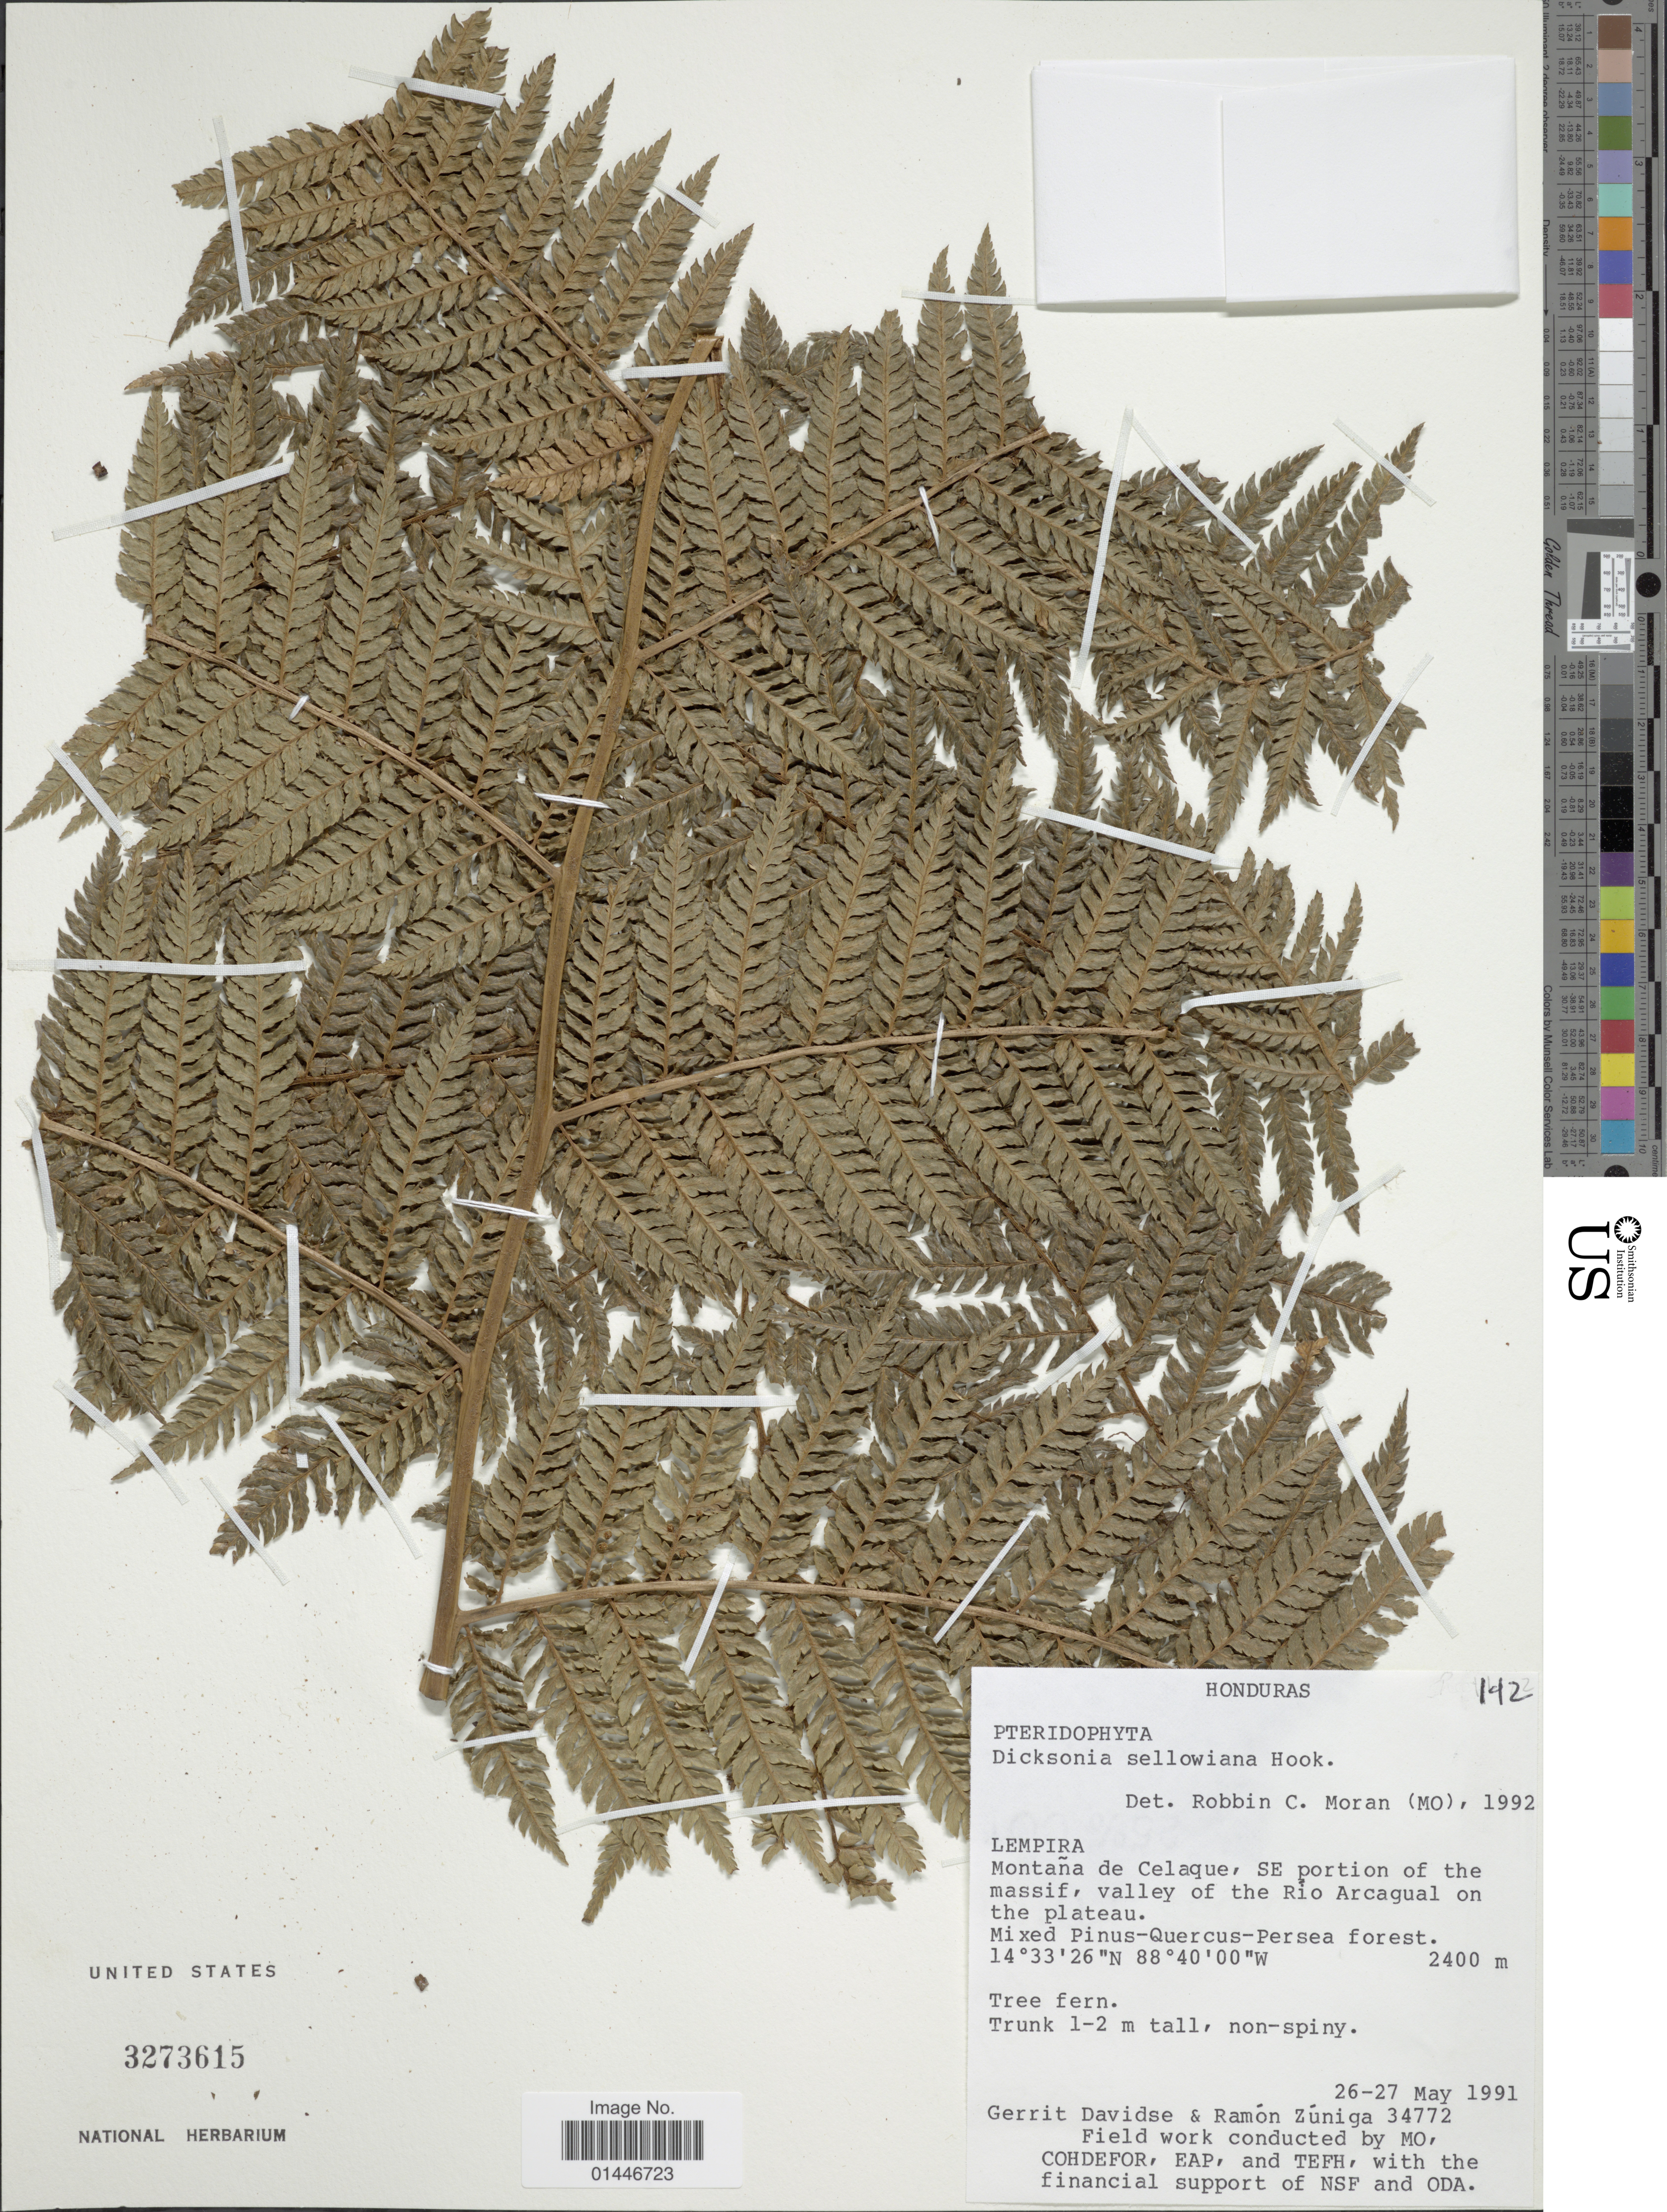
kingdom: Plantae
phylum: Tracheophyta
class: Polypodiopsida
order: Cyatheales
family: Dicksoniaceae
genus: Dicksonia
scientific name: Dicksonia karsteniana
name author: Klotzsch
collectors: G. Davidse & R. Zuniga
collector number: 34772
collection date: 1991-05-26/1991-05-27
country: Honduras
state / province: Lempira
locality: Montana de Celaque, SE portion of the massif, valley of the Rio Arcagual on the plateau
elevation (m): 2400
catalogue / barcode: US 3273615